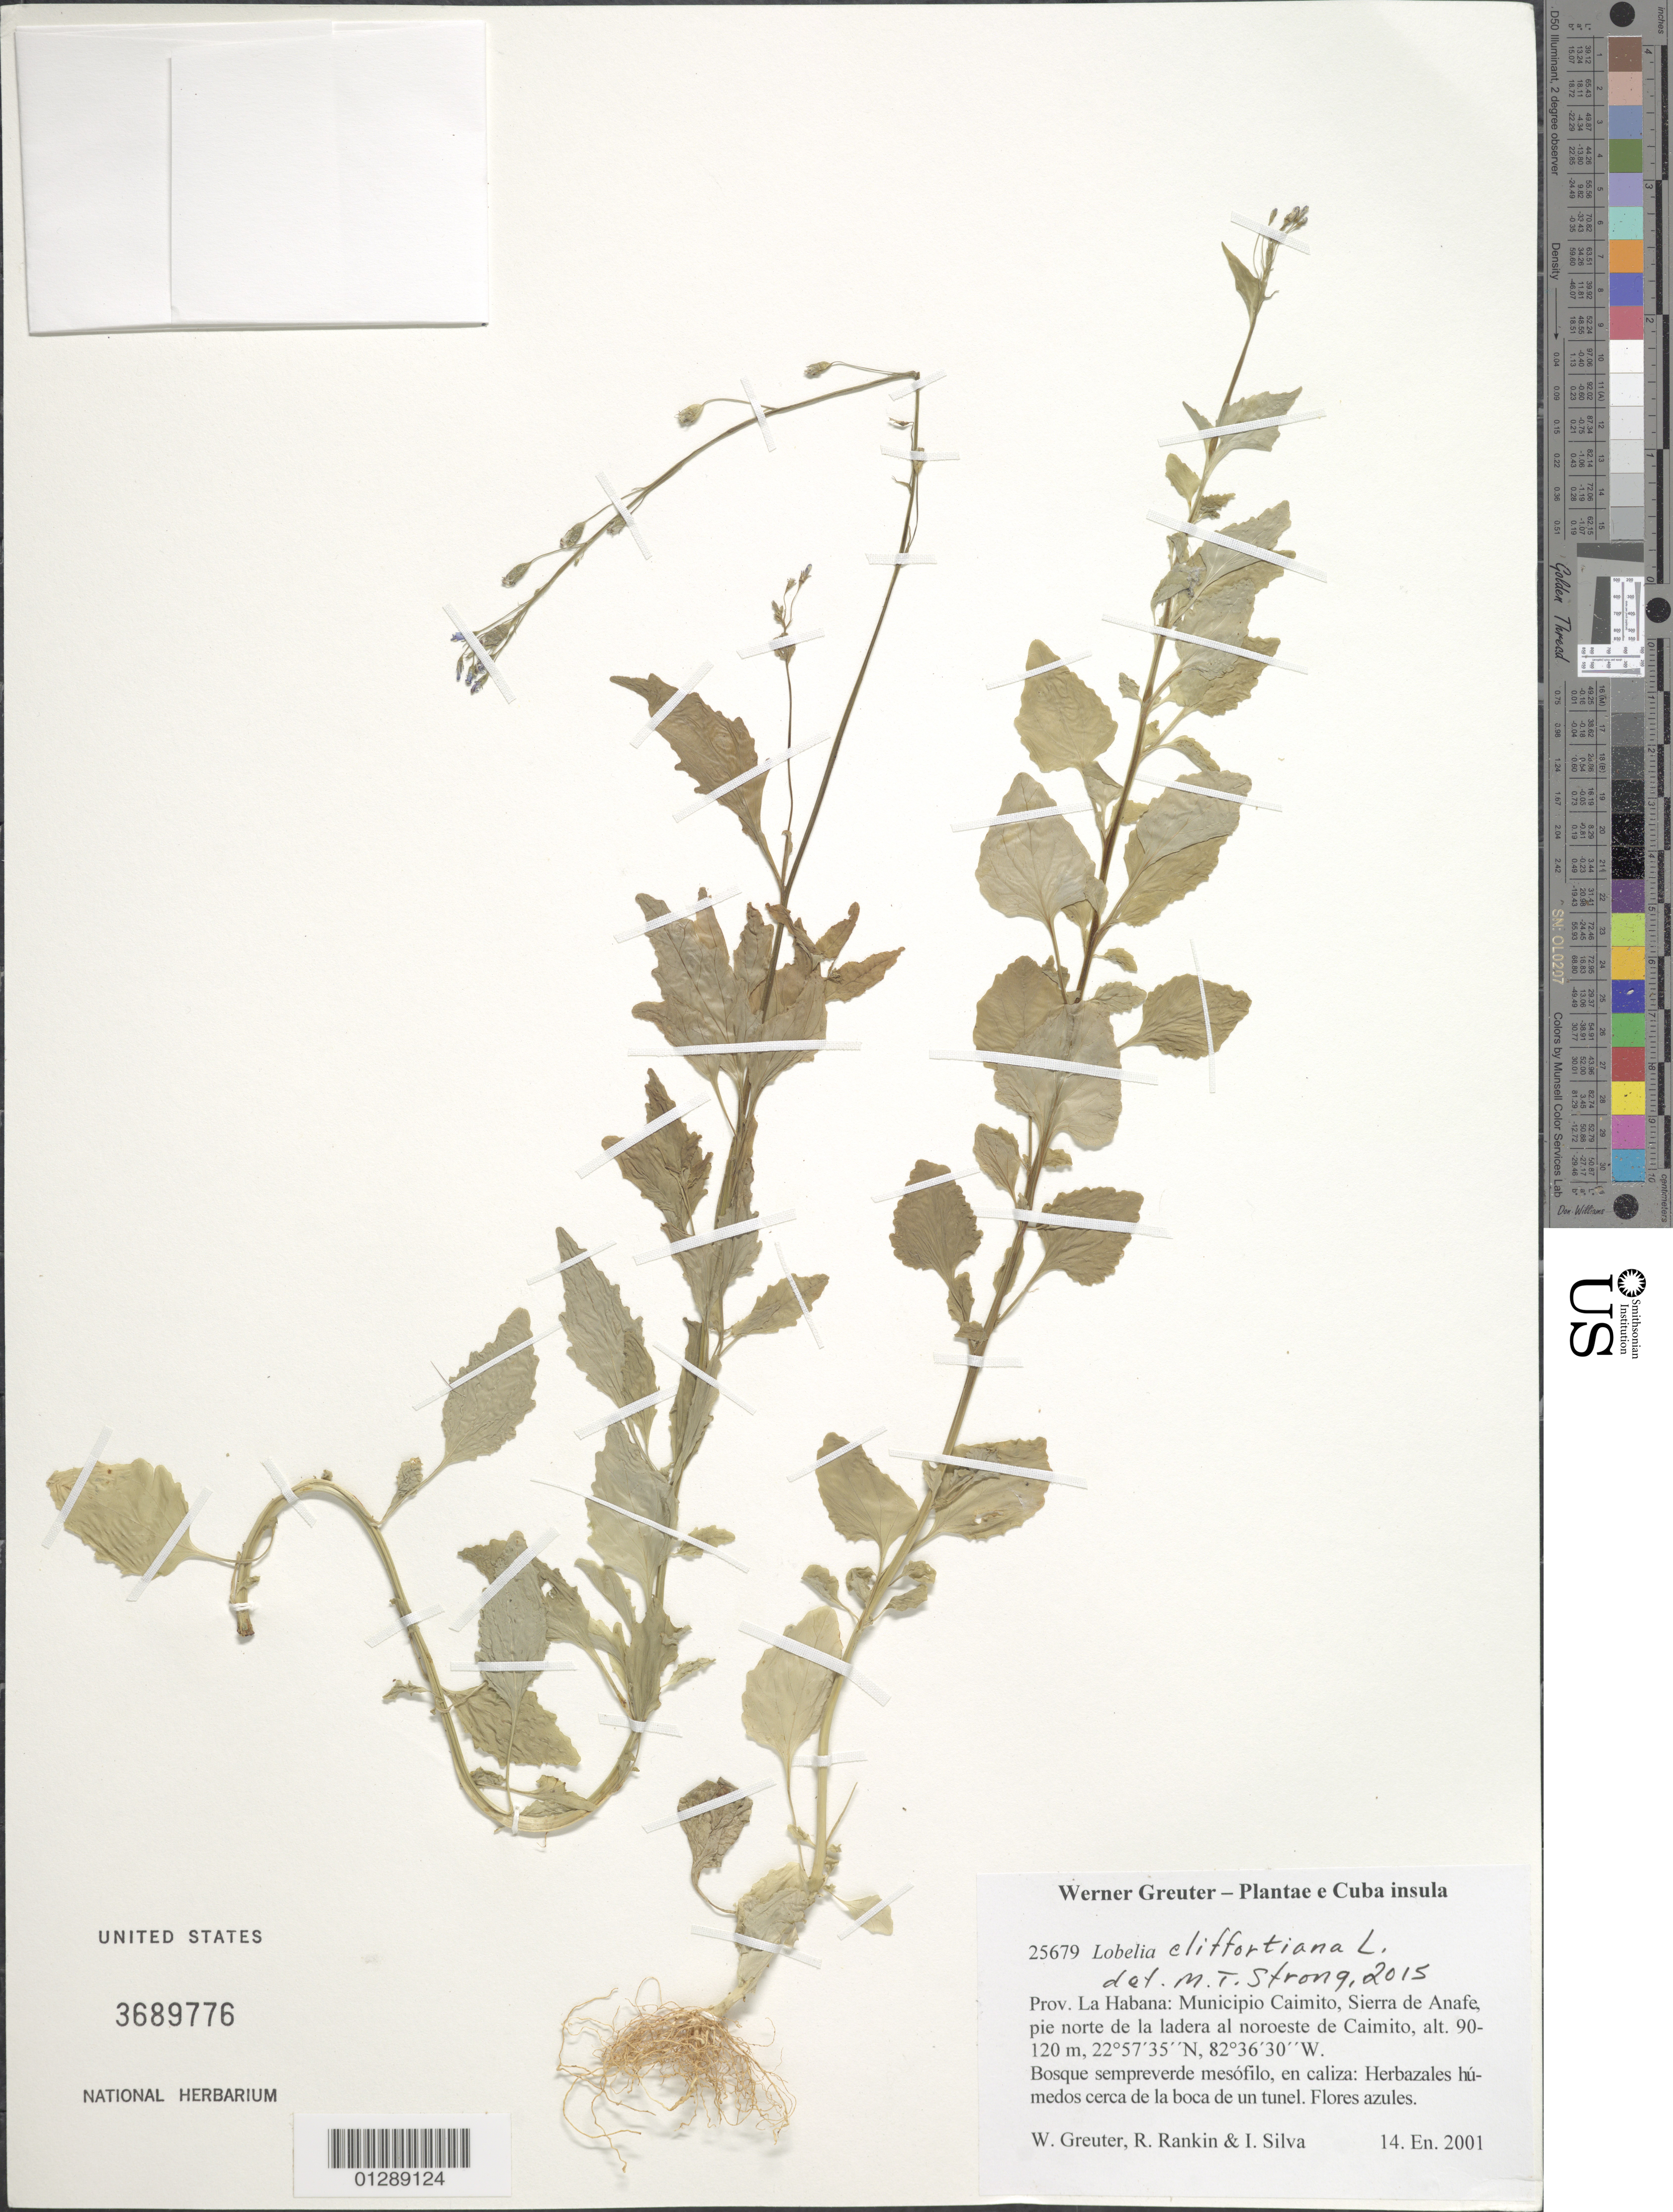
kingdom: Plantae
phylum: Tracheophyta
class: Magnoliopsida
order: Asterales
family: Campanulaceae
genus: Lobelia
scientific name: Lobelia cliffortiana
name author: L.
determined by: Strong, M. T., (US), Smithsonian Institution - National Museum of Natural History (UNITED STATES)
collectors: W. R. Greuter, R. Rankin Rodriguez & I. Silva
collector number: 25679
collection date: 2001-01-14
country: Cuba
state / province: La Habana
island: Cuba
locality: Municipio Caimito, Sierra de Anafe, pie norte de la ladera al noroeste de Caimito.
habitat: Bosque sempreverde mesófilo, en claiza. Herbazales húmedos cerca de la boca de un tunel.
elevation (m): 90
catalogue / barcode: US 3689776